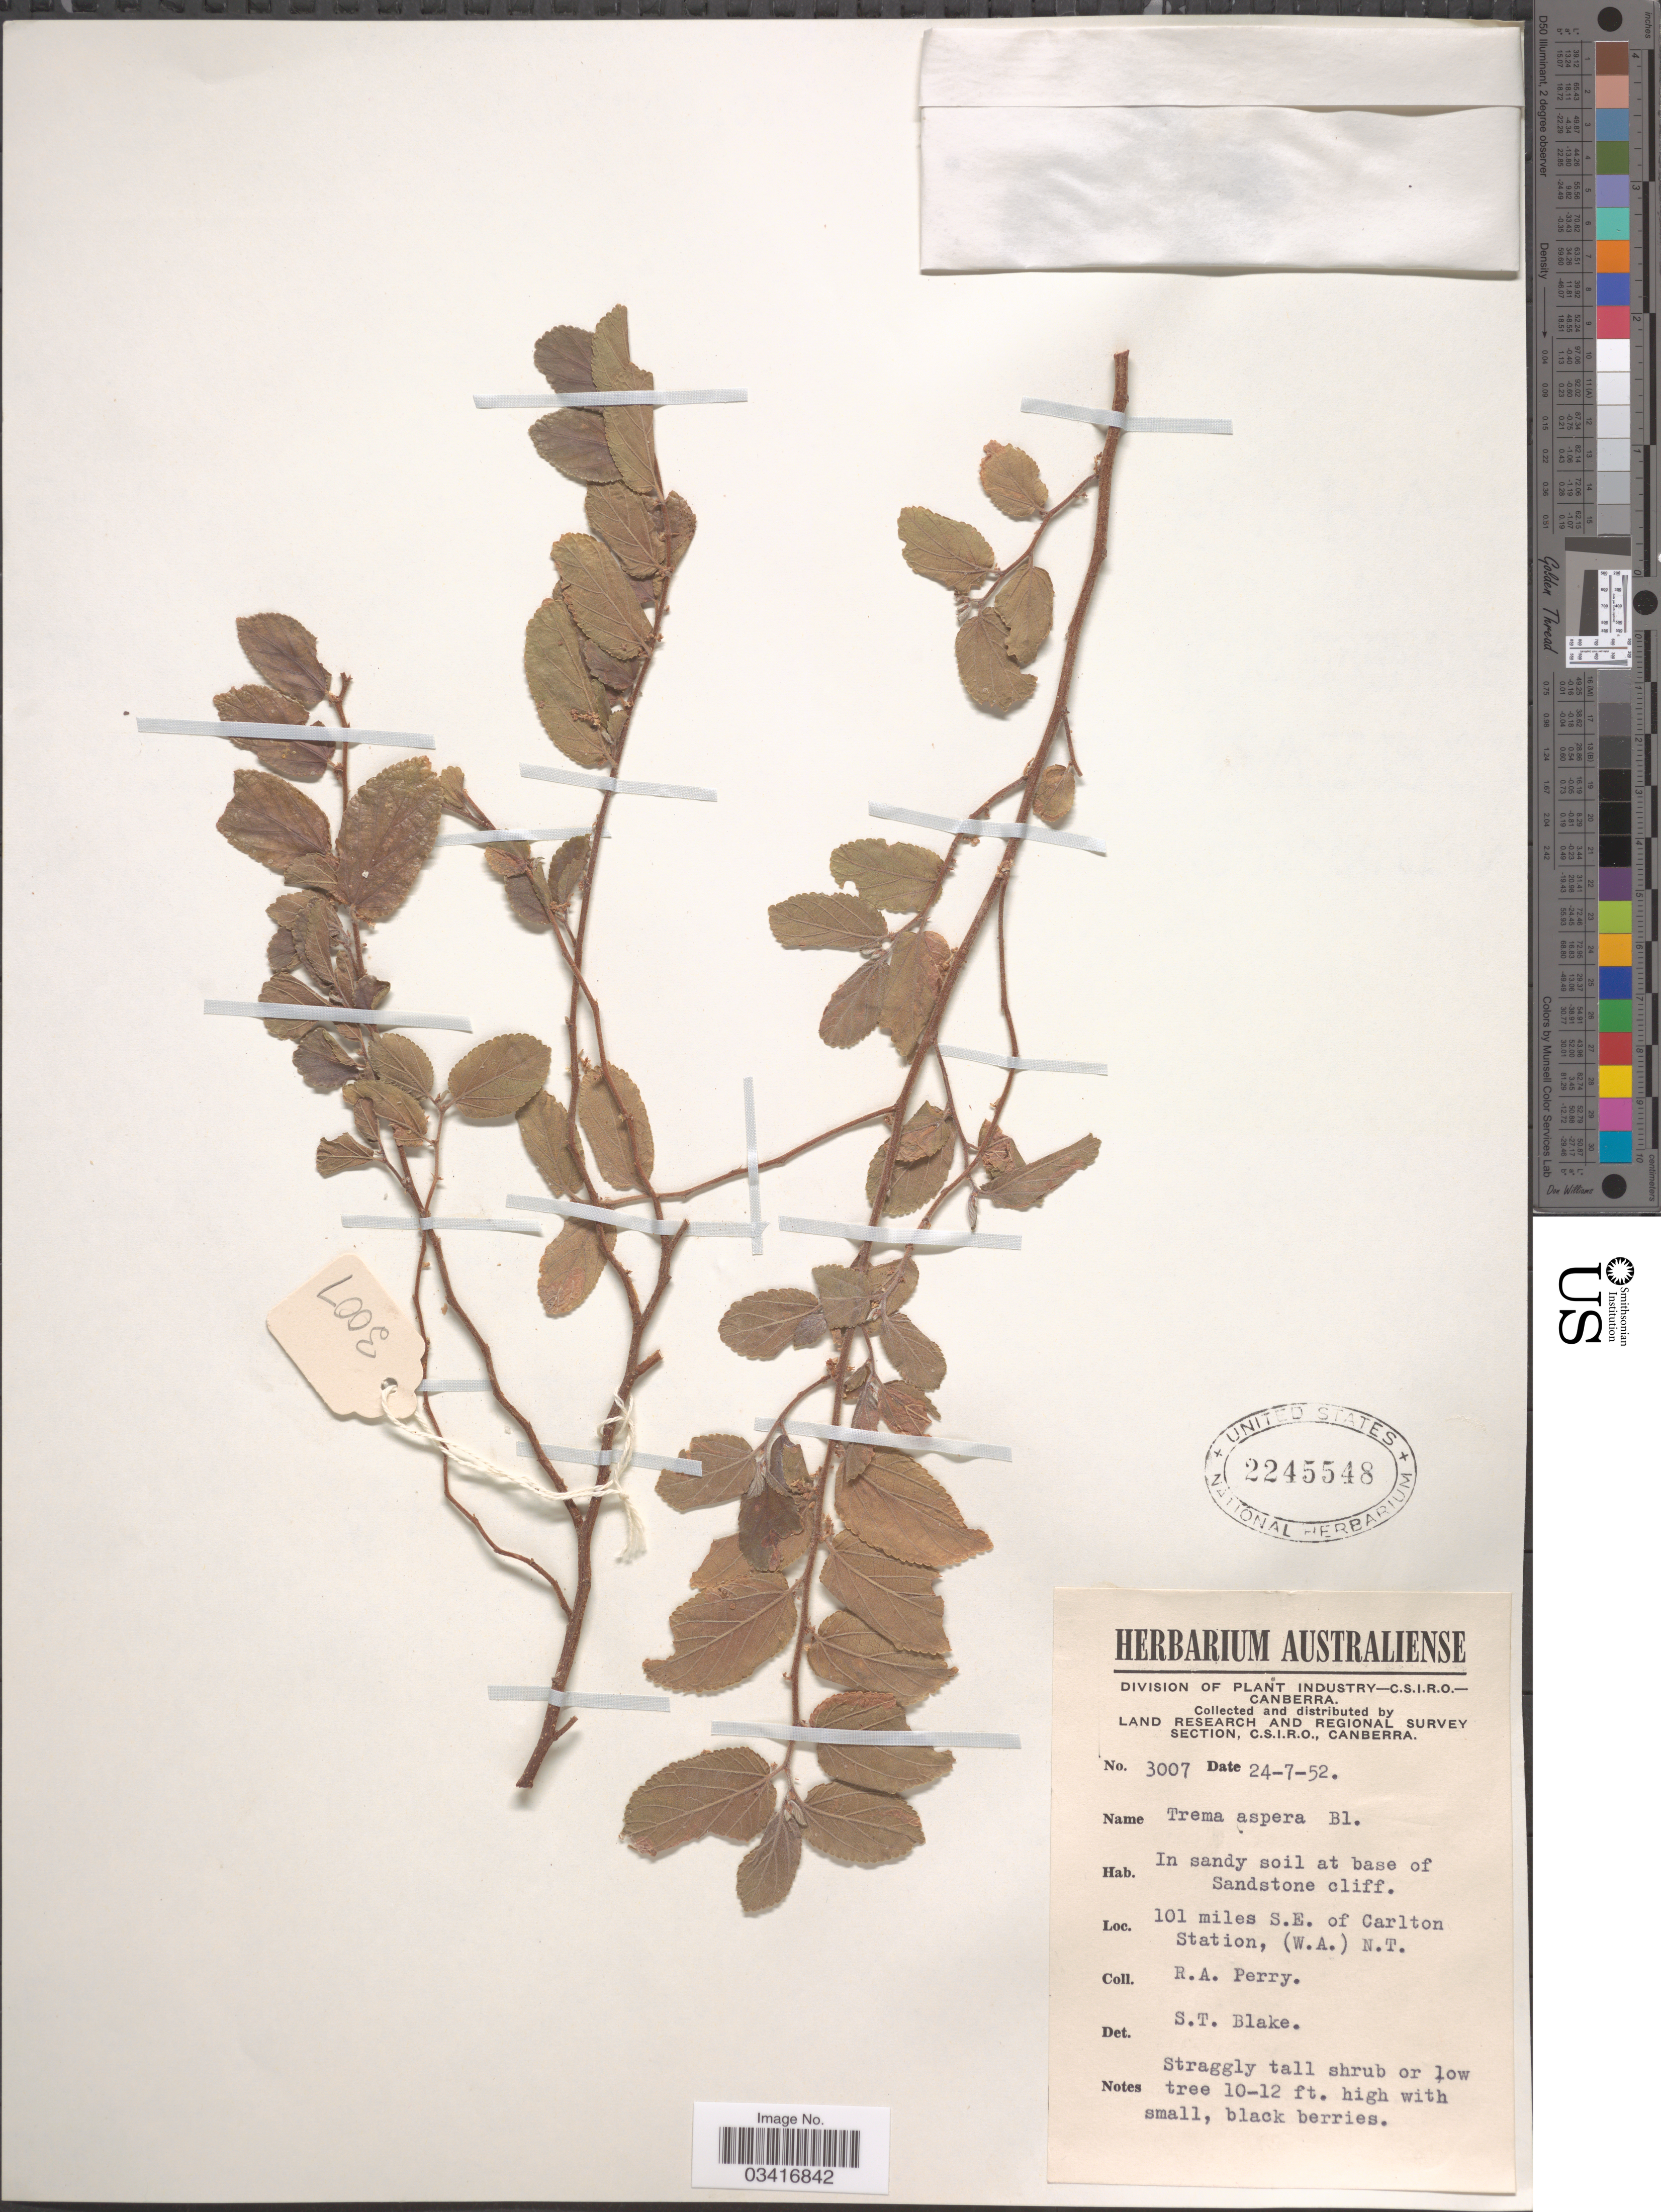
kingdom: Plantae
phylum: Tracheophyta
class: Magnoliopsida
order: Rosales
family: Cannabaceae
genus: Trema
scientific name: Trema asperum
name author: (Brongn.) Blume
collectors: Perry, R. A.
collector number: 3007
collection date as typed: Transcribed d/m/y: 24/7/52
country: Australia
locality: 101 miles S. E. of Carlton Station, (W. A.) N. T.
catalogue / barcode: US 2245548